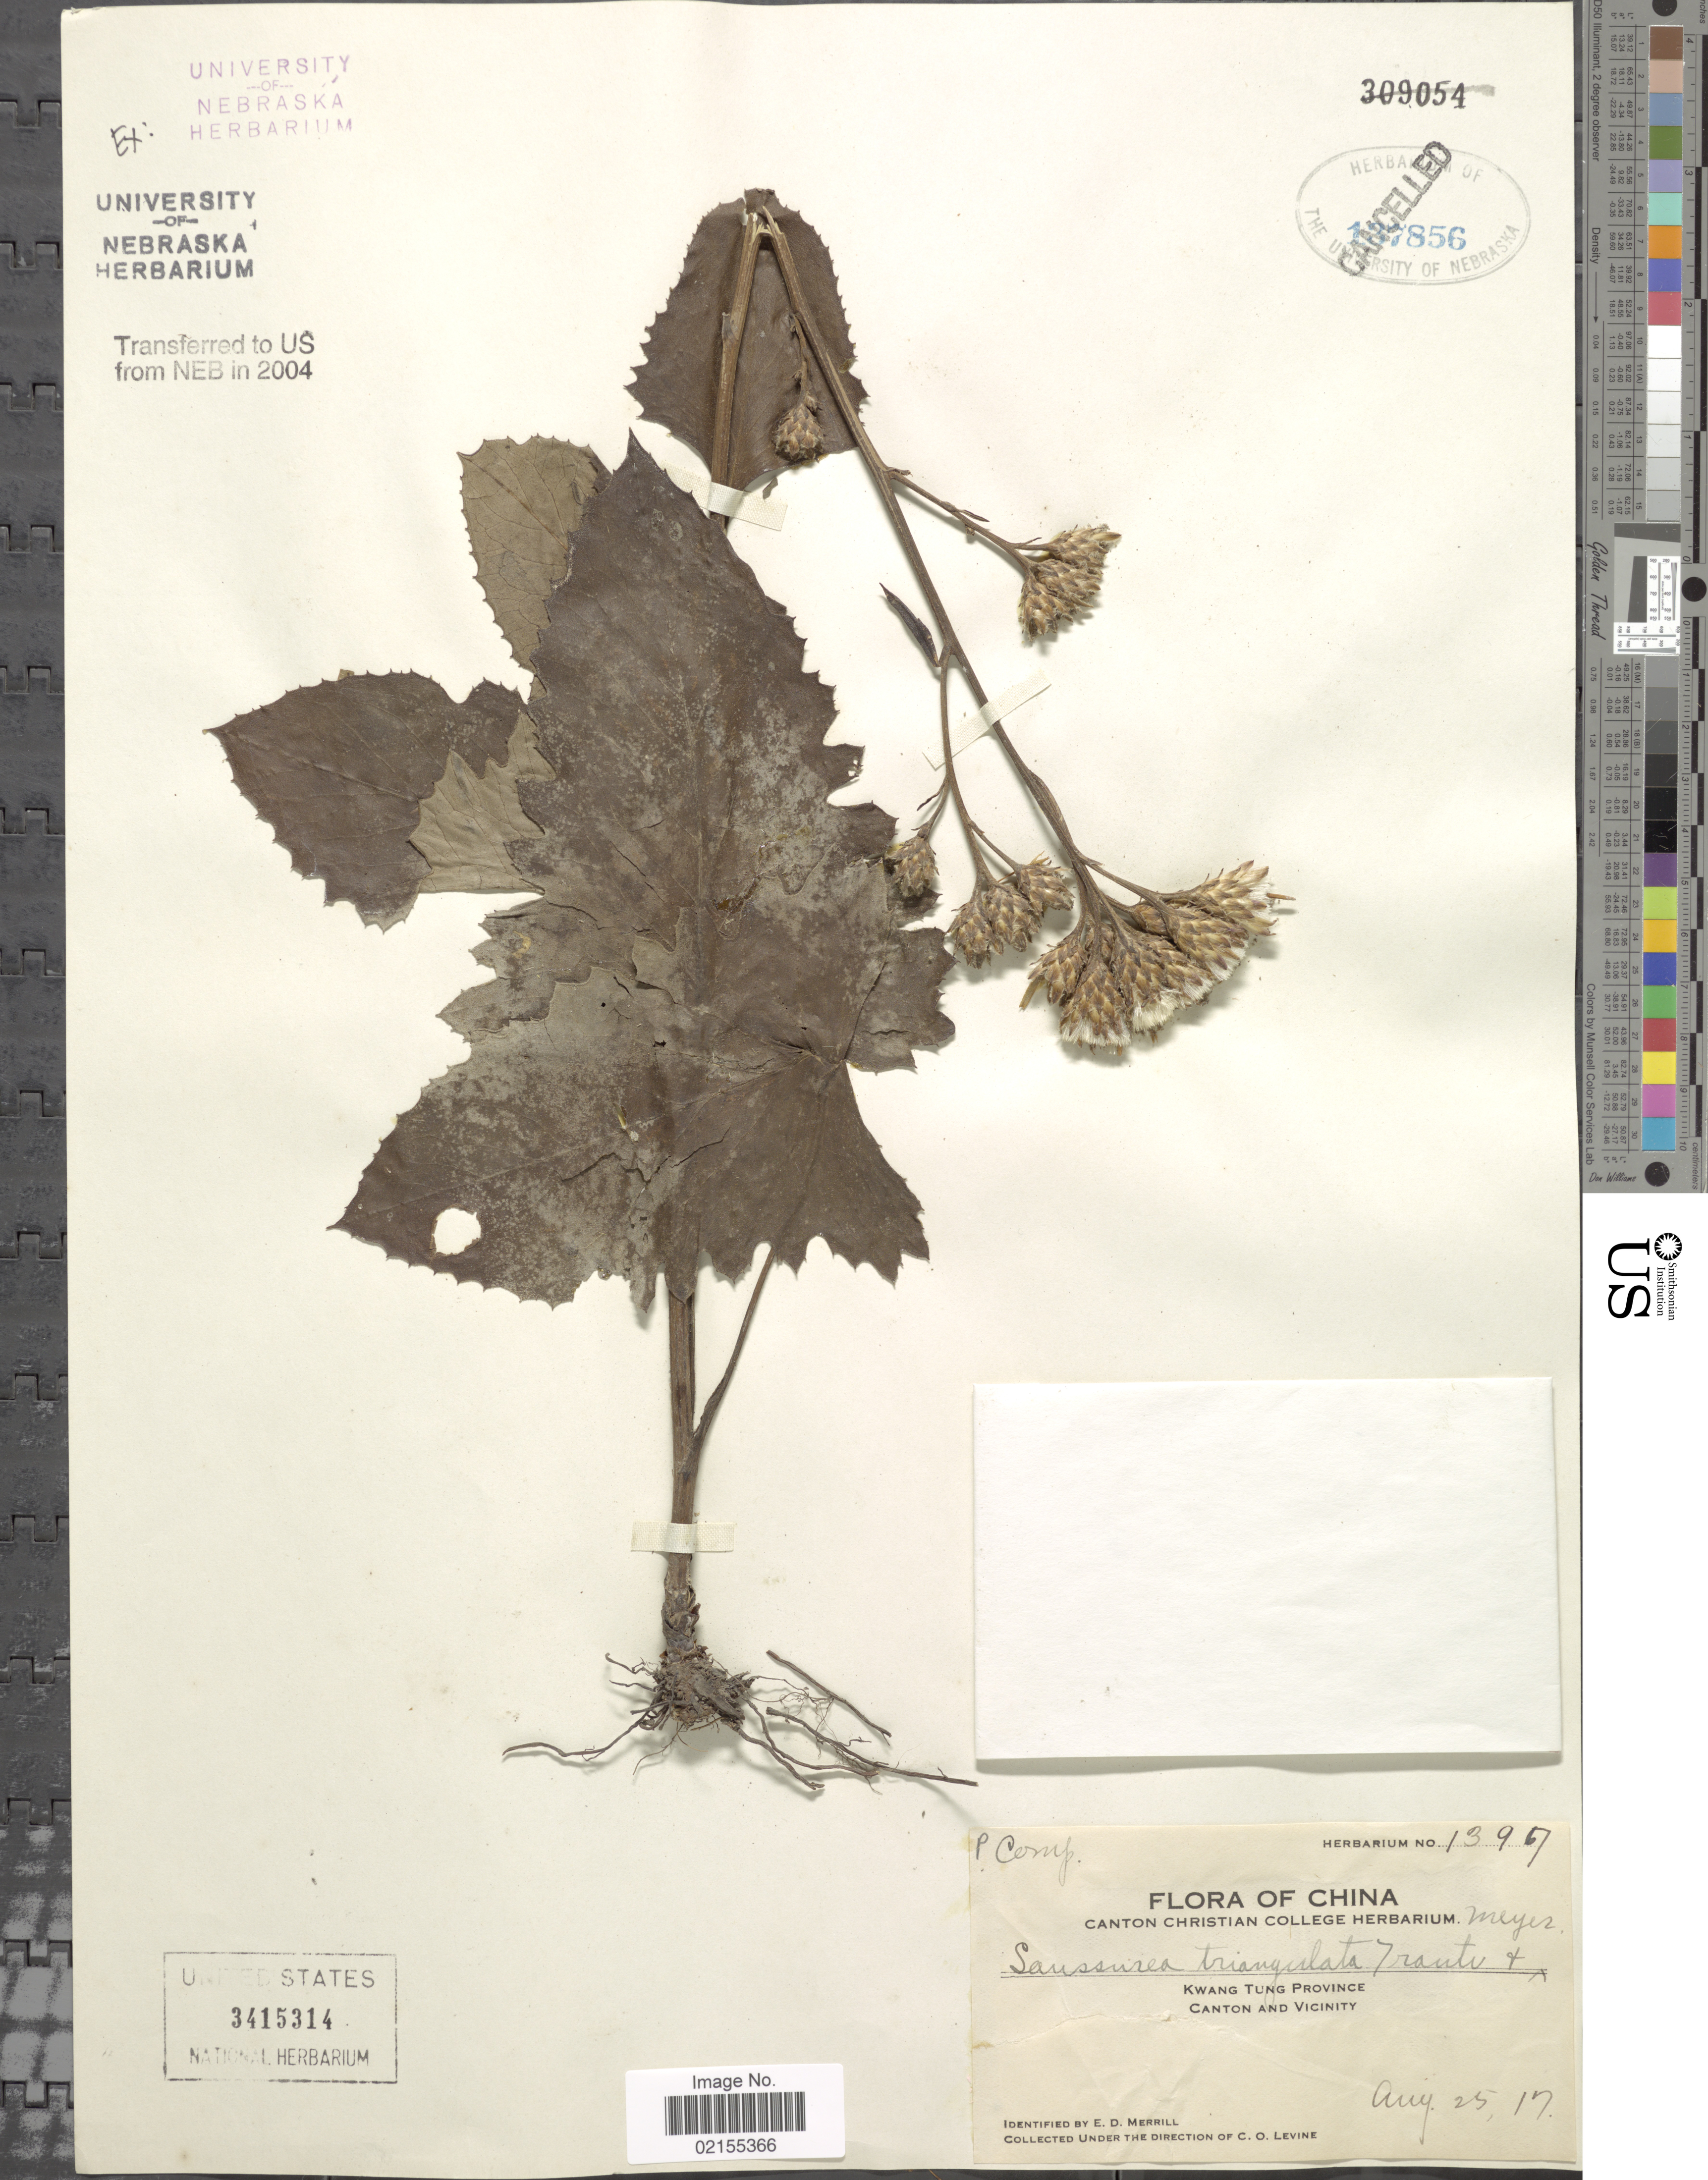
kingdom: Plantae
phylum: Tracheophyta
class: Magnoliopsida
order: Asterales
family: Asteraceae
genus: Saussurea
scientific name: Saussurea bullockii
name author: Dunn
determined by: Chen, Yousheng S.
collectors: C. O. Levine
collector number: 13967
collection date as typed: Transcribed d/m/y: 25/8/17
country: China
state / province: Guangdong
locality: Kwang Tung Province, Canton and Vicinity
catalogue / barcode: US 3415314